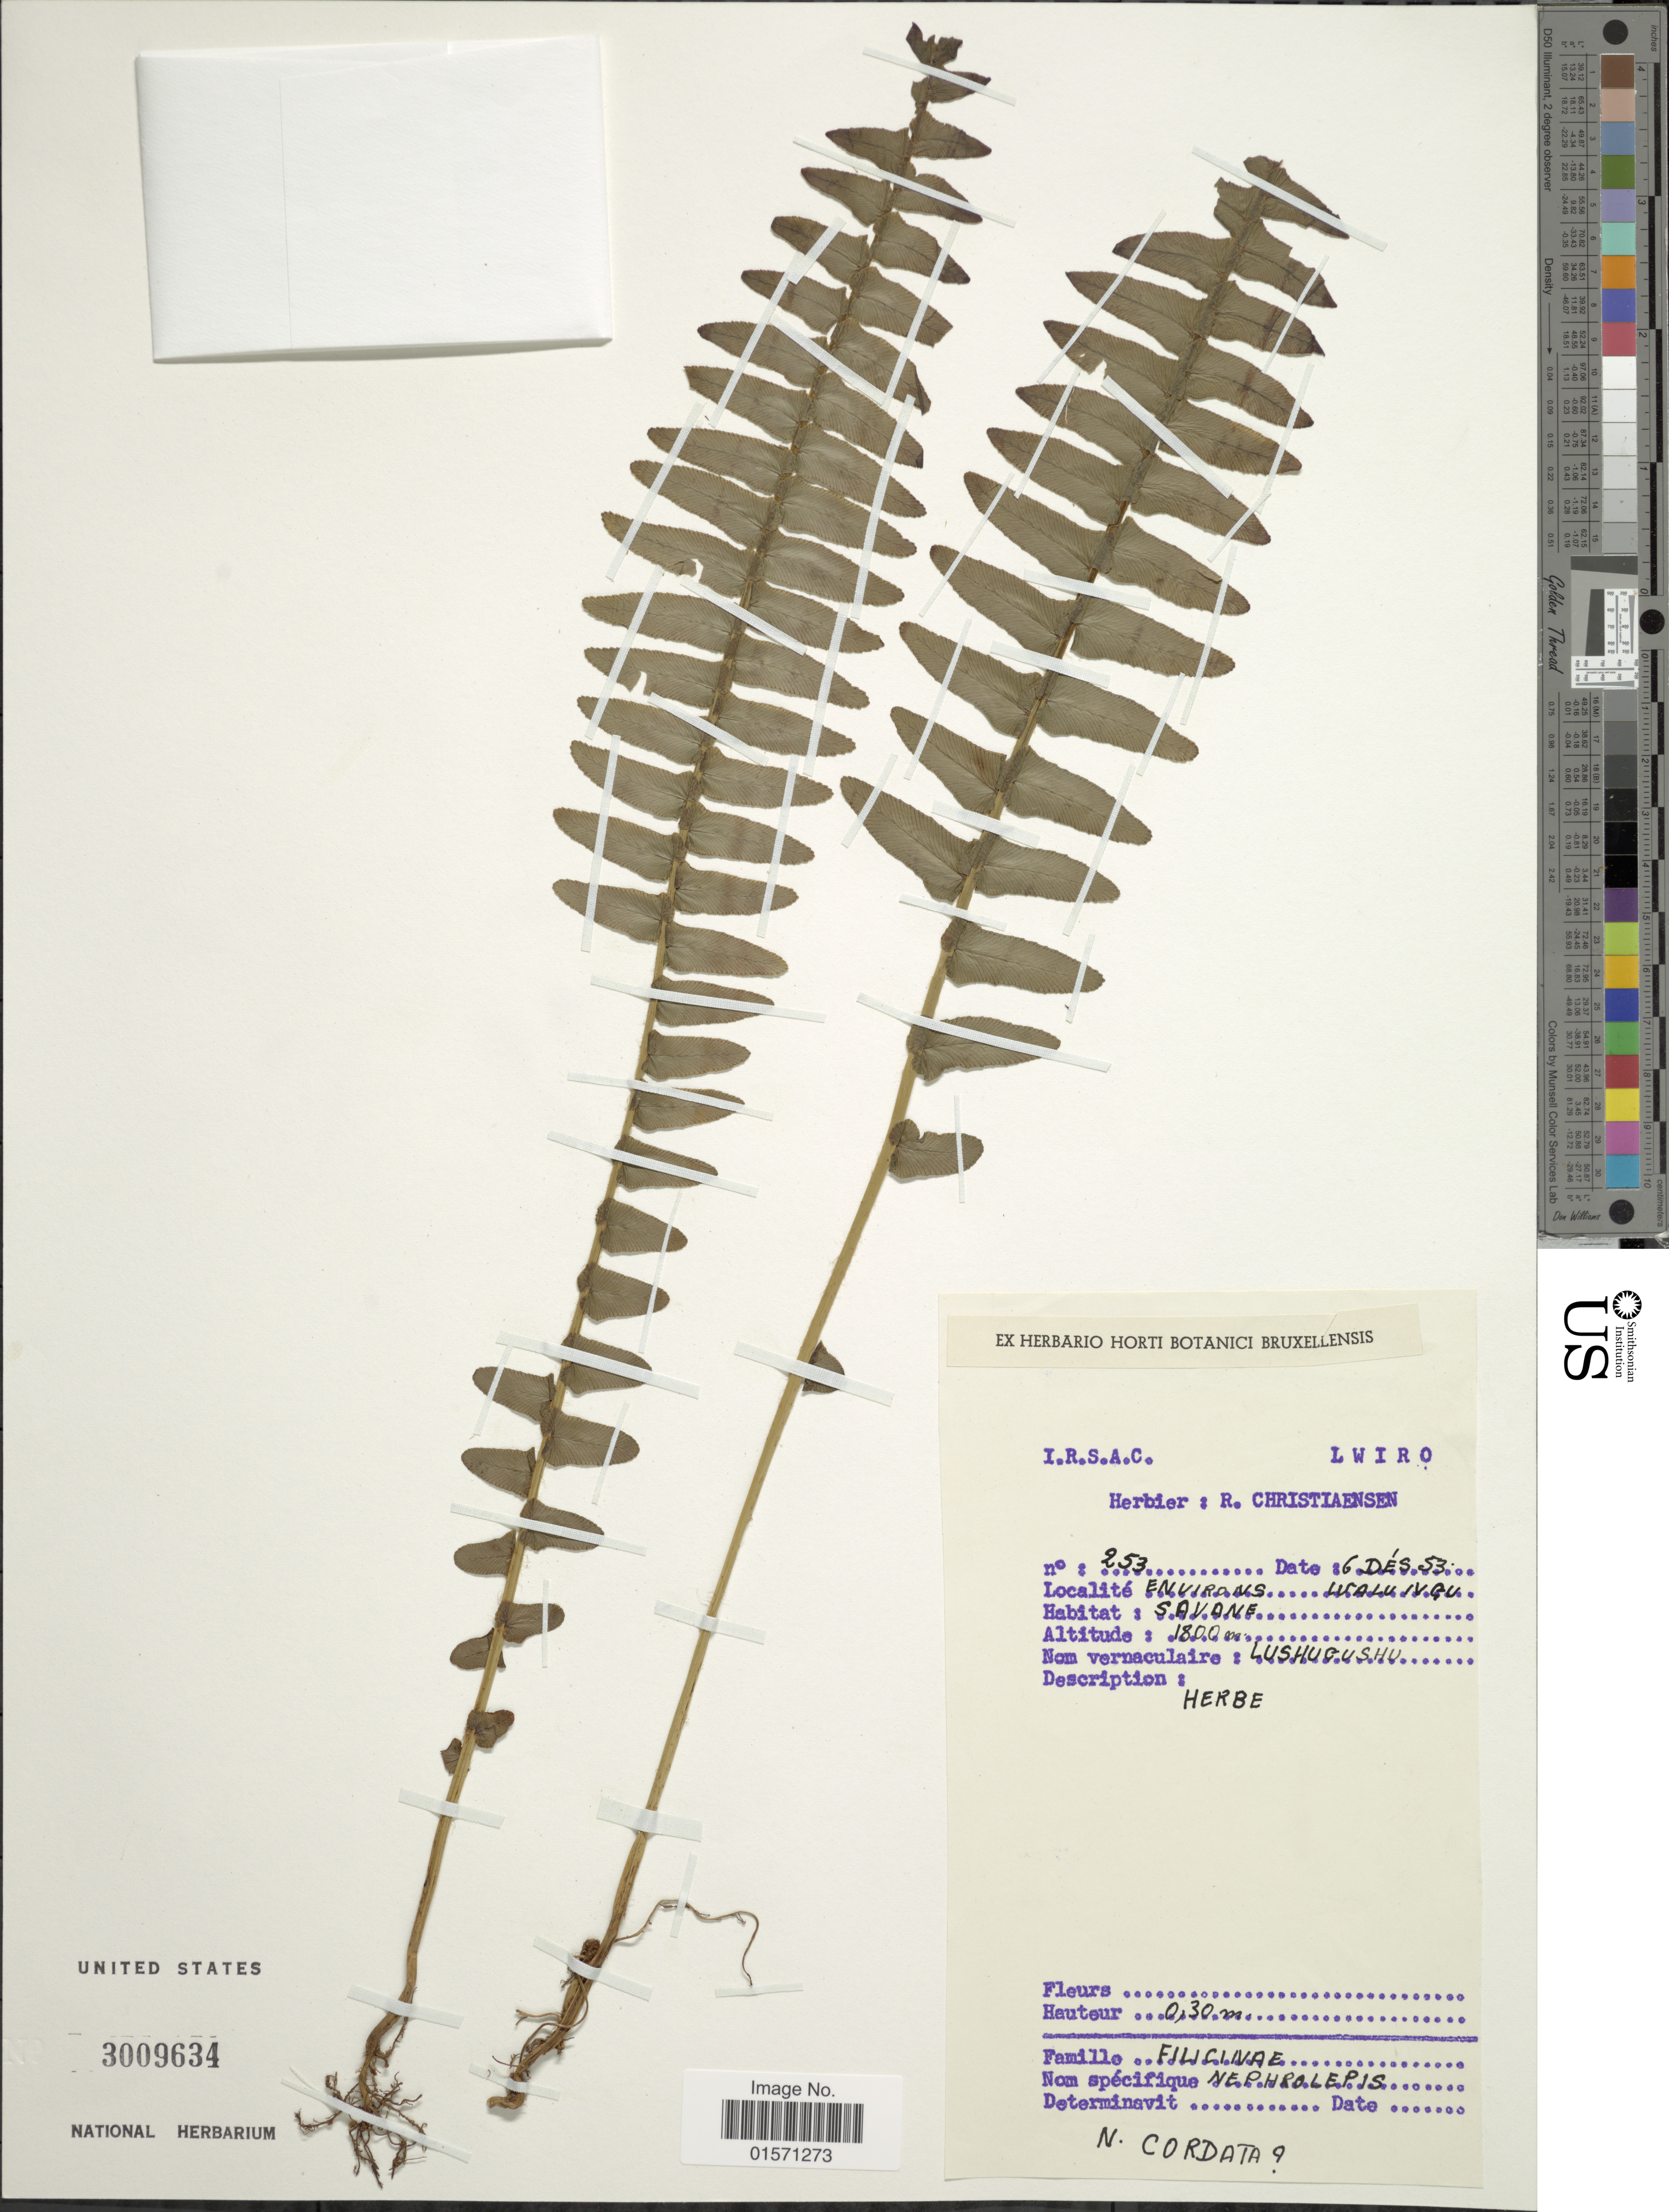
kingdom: Plantae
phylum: Tracheophyta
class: Polypodiopsida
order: Polypodiales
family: Nephrolepidaceae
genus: Nephrolepis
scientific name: Nephrolepis tuberosa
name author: (Willd.) C. Presl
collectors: ex herb. R. Christiaensen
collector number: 253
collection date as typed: Transcribed d/m/y: 6/12/53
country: Congo, Democratic Republic of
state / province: Sud-Kivu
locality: Environs Walu Ivçu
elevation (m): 1800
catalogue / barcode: US 3009634